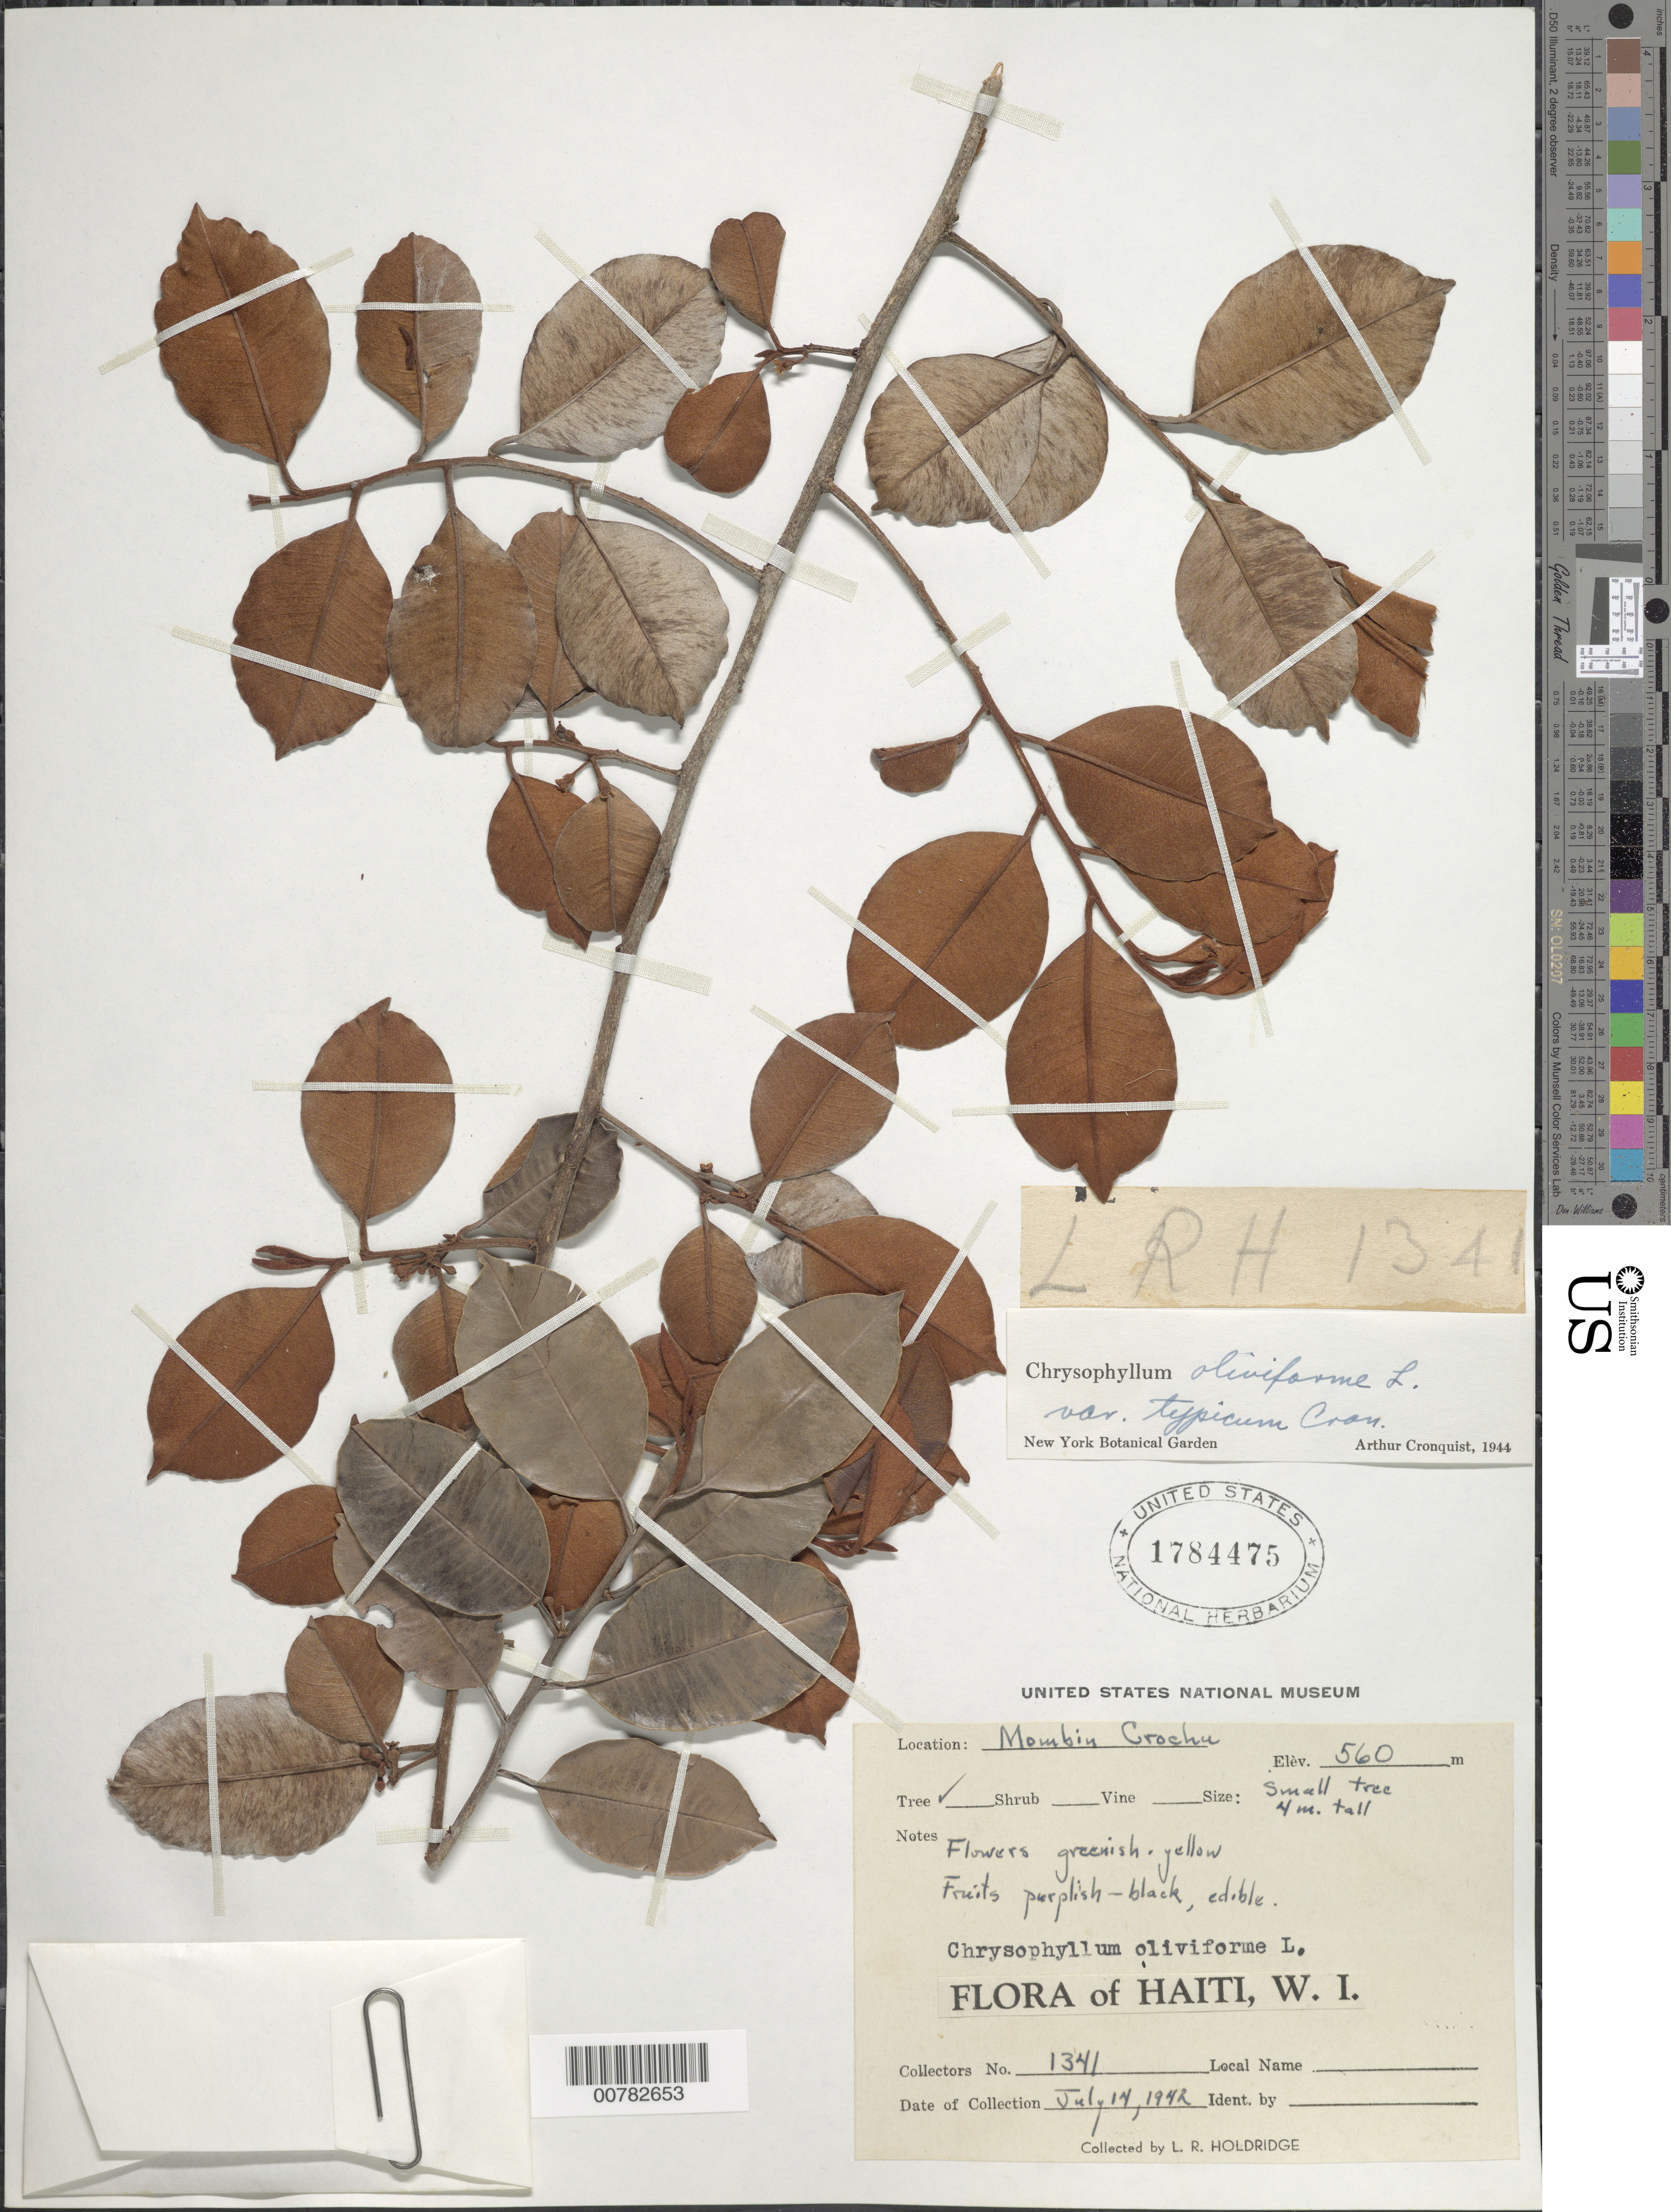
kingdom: Plantae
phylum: Tracheophyta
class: Magnoliopsida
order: Ericales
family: Sapotaceae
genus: Chrysophyllum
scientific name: Chrysophyllum oliviforme subsp. oliviforme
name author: L.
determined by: Cronquist, A. J.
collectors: L. Holdridge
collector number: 1341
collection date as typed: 14 Jul 1942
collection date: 1942-07-14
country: Haiti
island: Hispaniola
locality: Mombin Crochu.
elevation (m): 560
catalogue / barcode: US 1784475